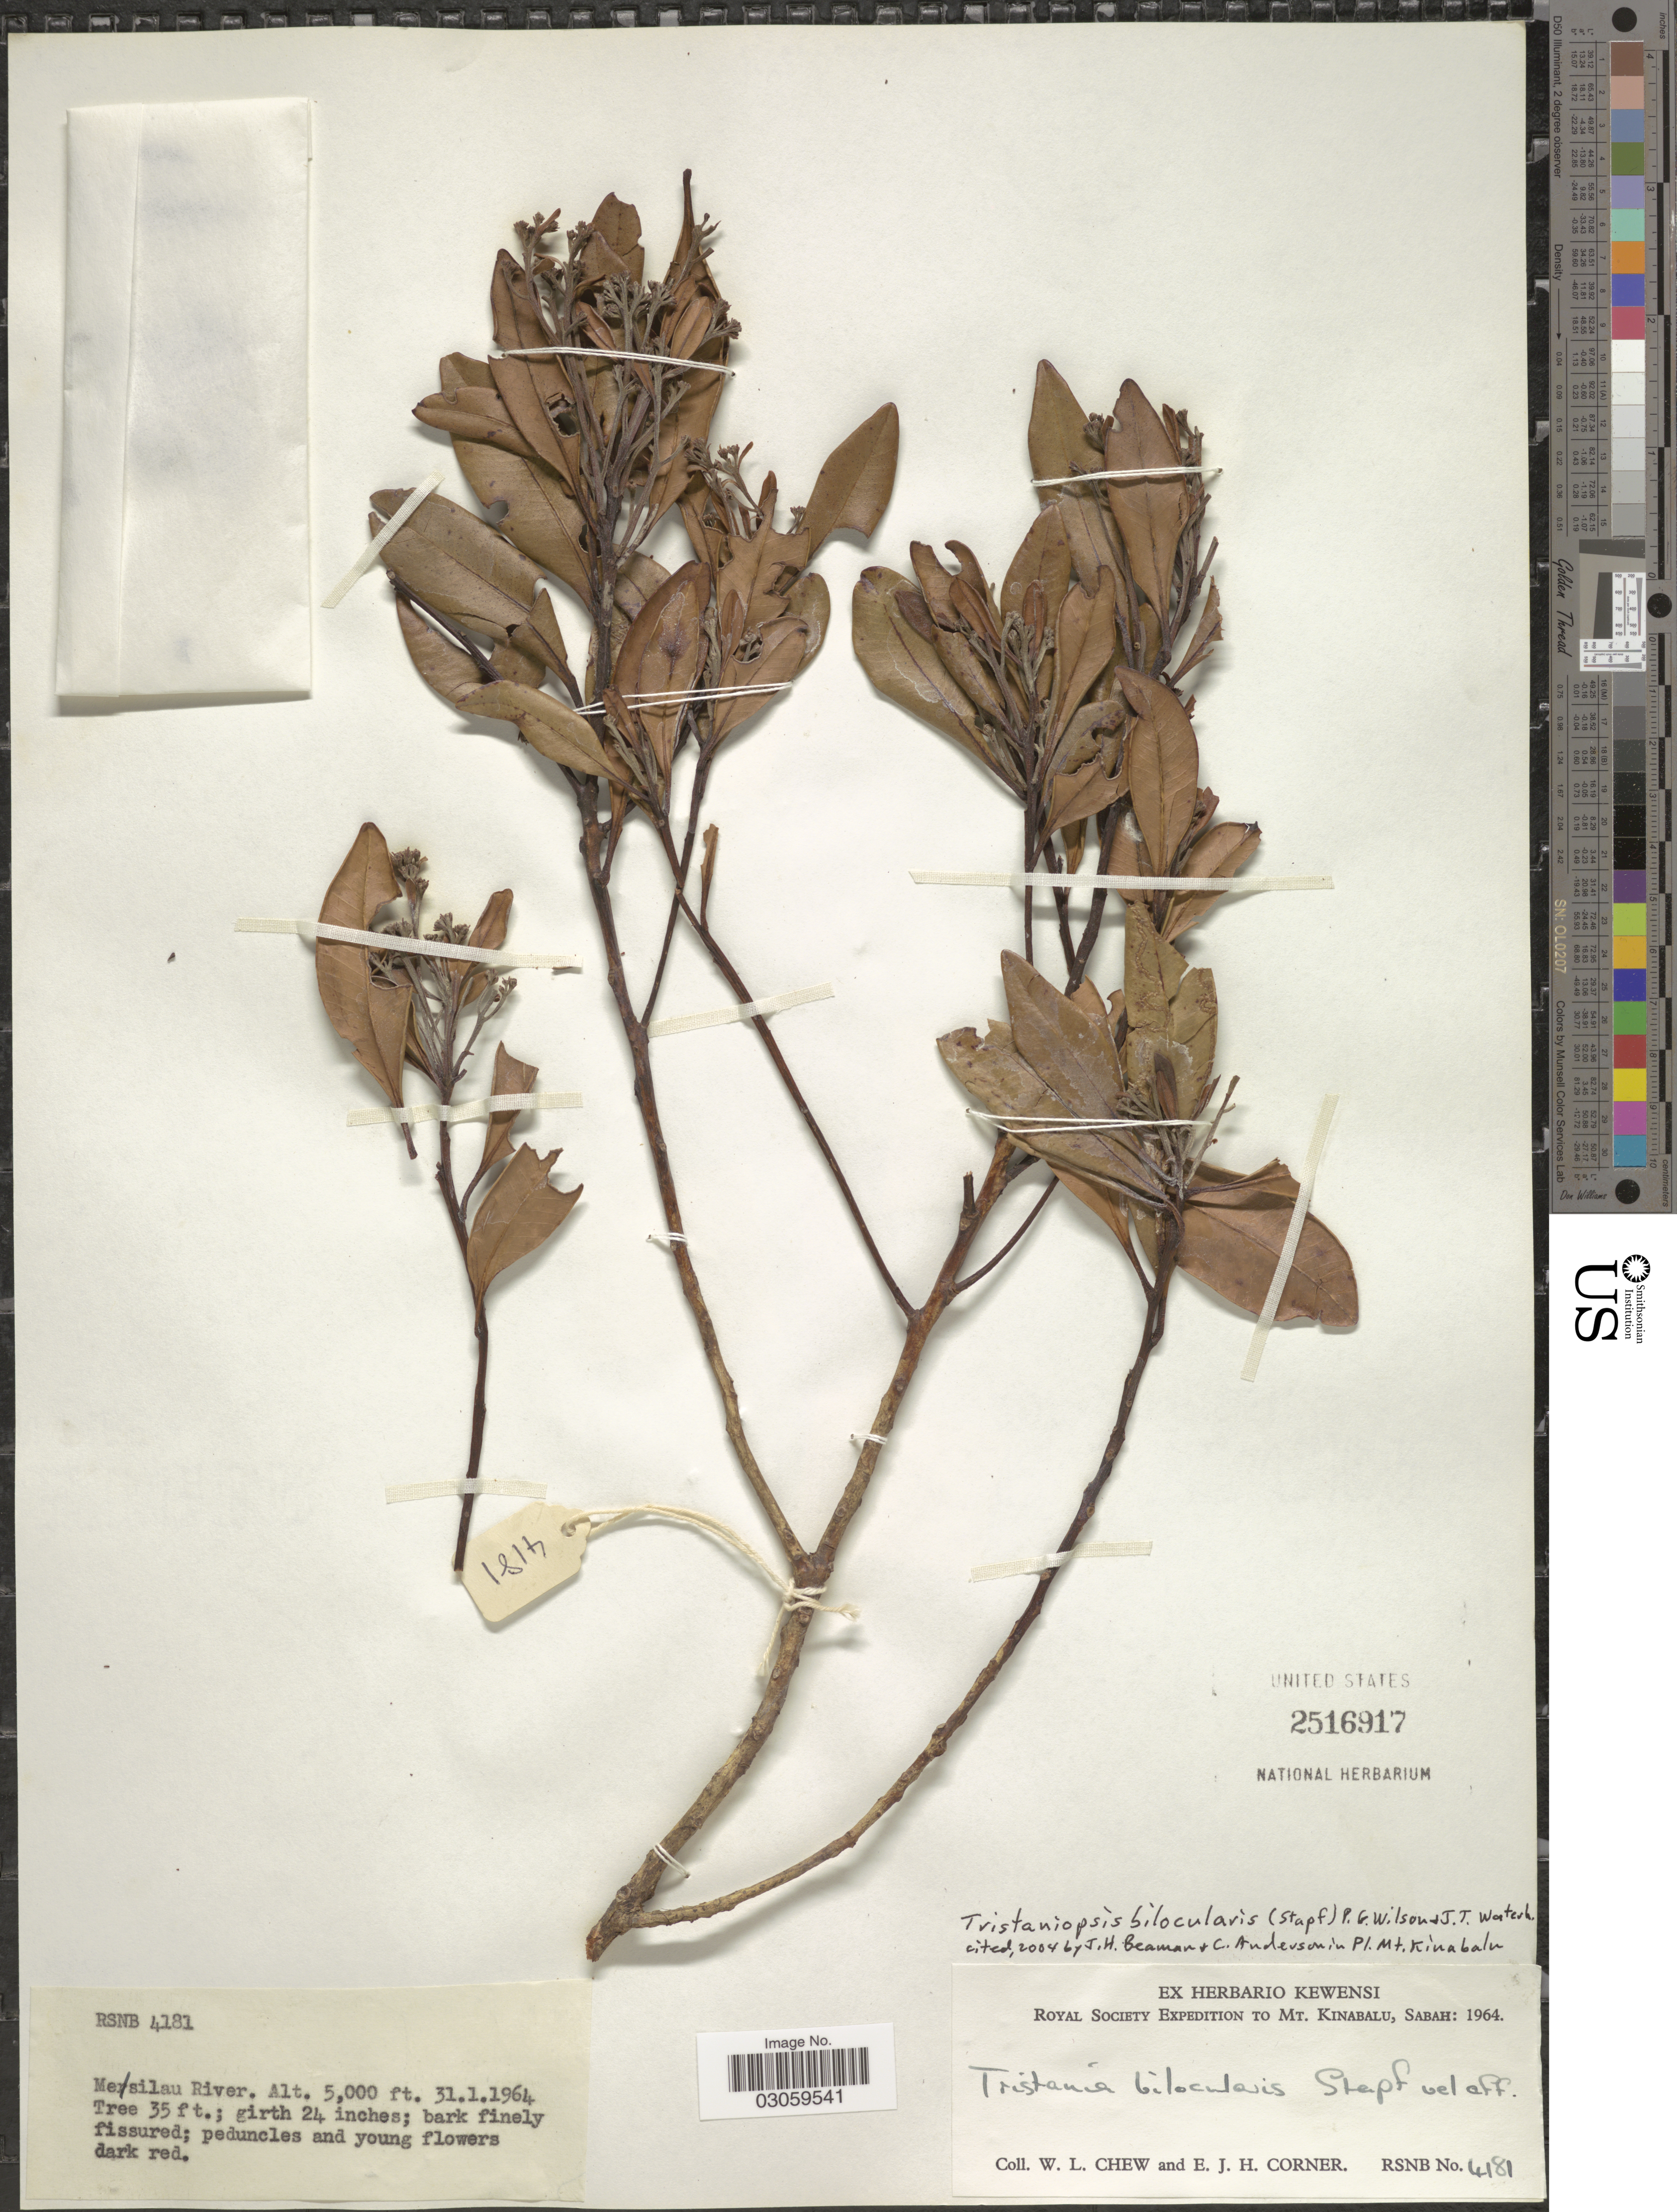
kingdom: Plantae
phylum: Tracheophyta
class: Magnoliopsida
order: Myrtales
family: Myrtaceae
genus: Tristaniopsis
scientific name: Tristaniopsis bilocularis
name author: (Stapf) P.G. Wilson & J. T. Waterh.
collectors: W. Chew & E. Corner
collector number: RSNB4181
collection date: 1964-01-31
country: Malaysia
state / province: Sabah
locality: Mt. Kinabalu. Mesilau River.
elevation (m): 1524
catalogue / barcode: US 2516917